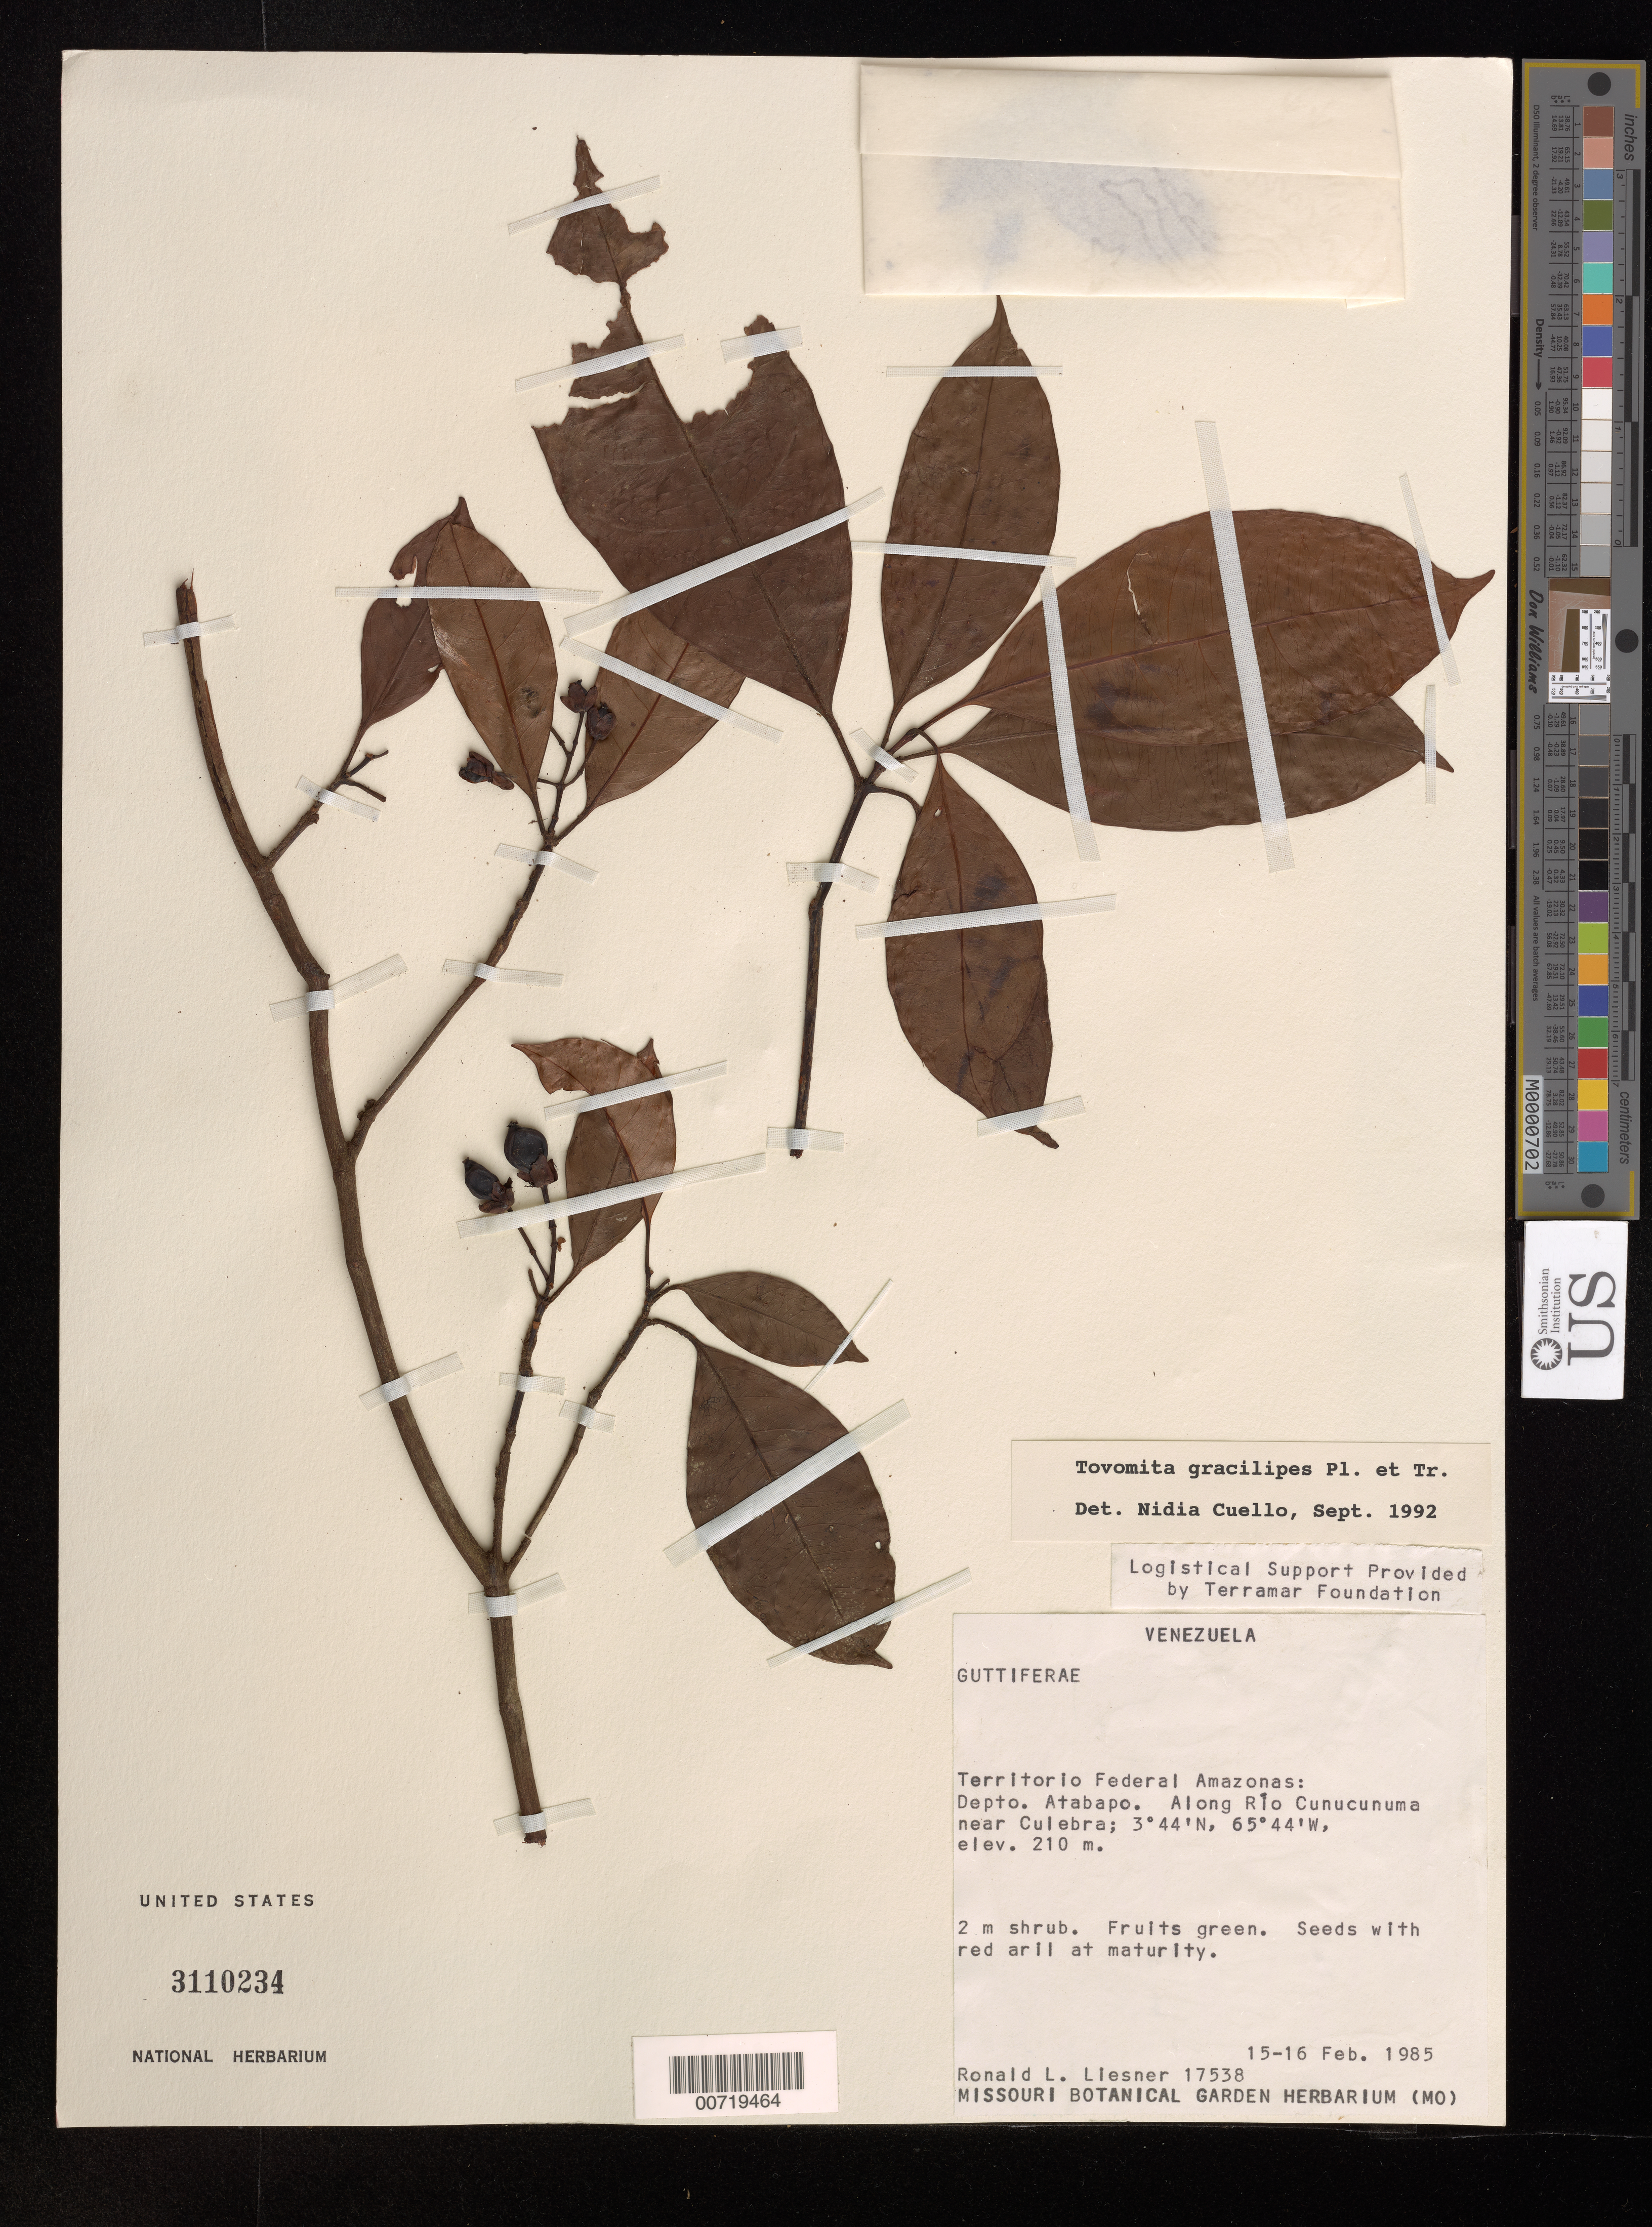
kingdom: Plantae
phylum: Tracheophyta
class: Magnoliopsida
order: Malpighiales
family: Clusiaceae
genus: Tovomita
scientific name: Tovomita gracilipes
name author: Planch. & Triana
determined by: Cuello, Nidia L.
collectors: R. L. Liesner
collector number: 17538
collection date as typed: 15-Feb-85 to 16-Feb-85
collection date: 1985-02-15/1985-02-16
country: Venezuela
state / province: Amazonas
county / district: Atabapo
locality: Río Cunucunuma, near Culebra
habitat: Along river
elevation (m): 210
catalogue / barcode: US 3110234